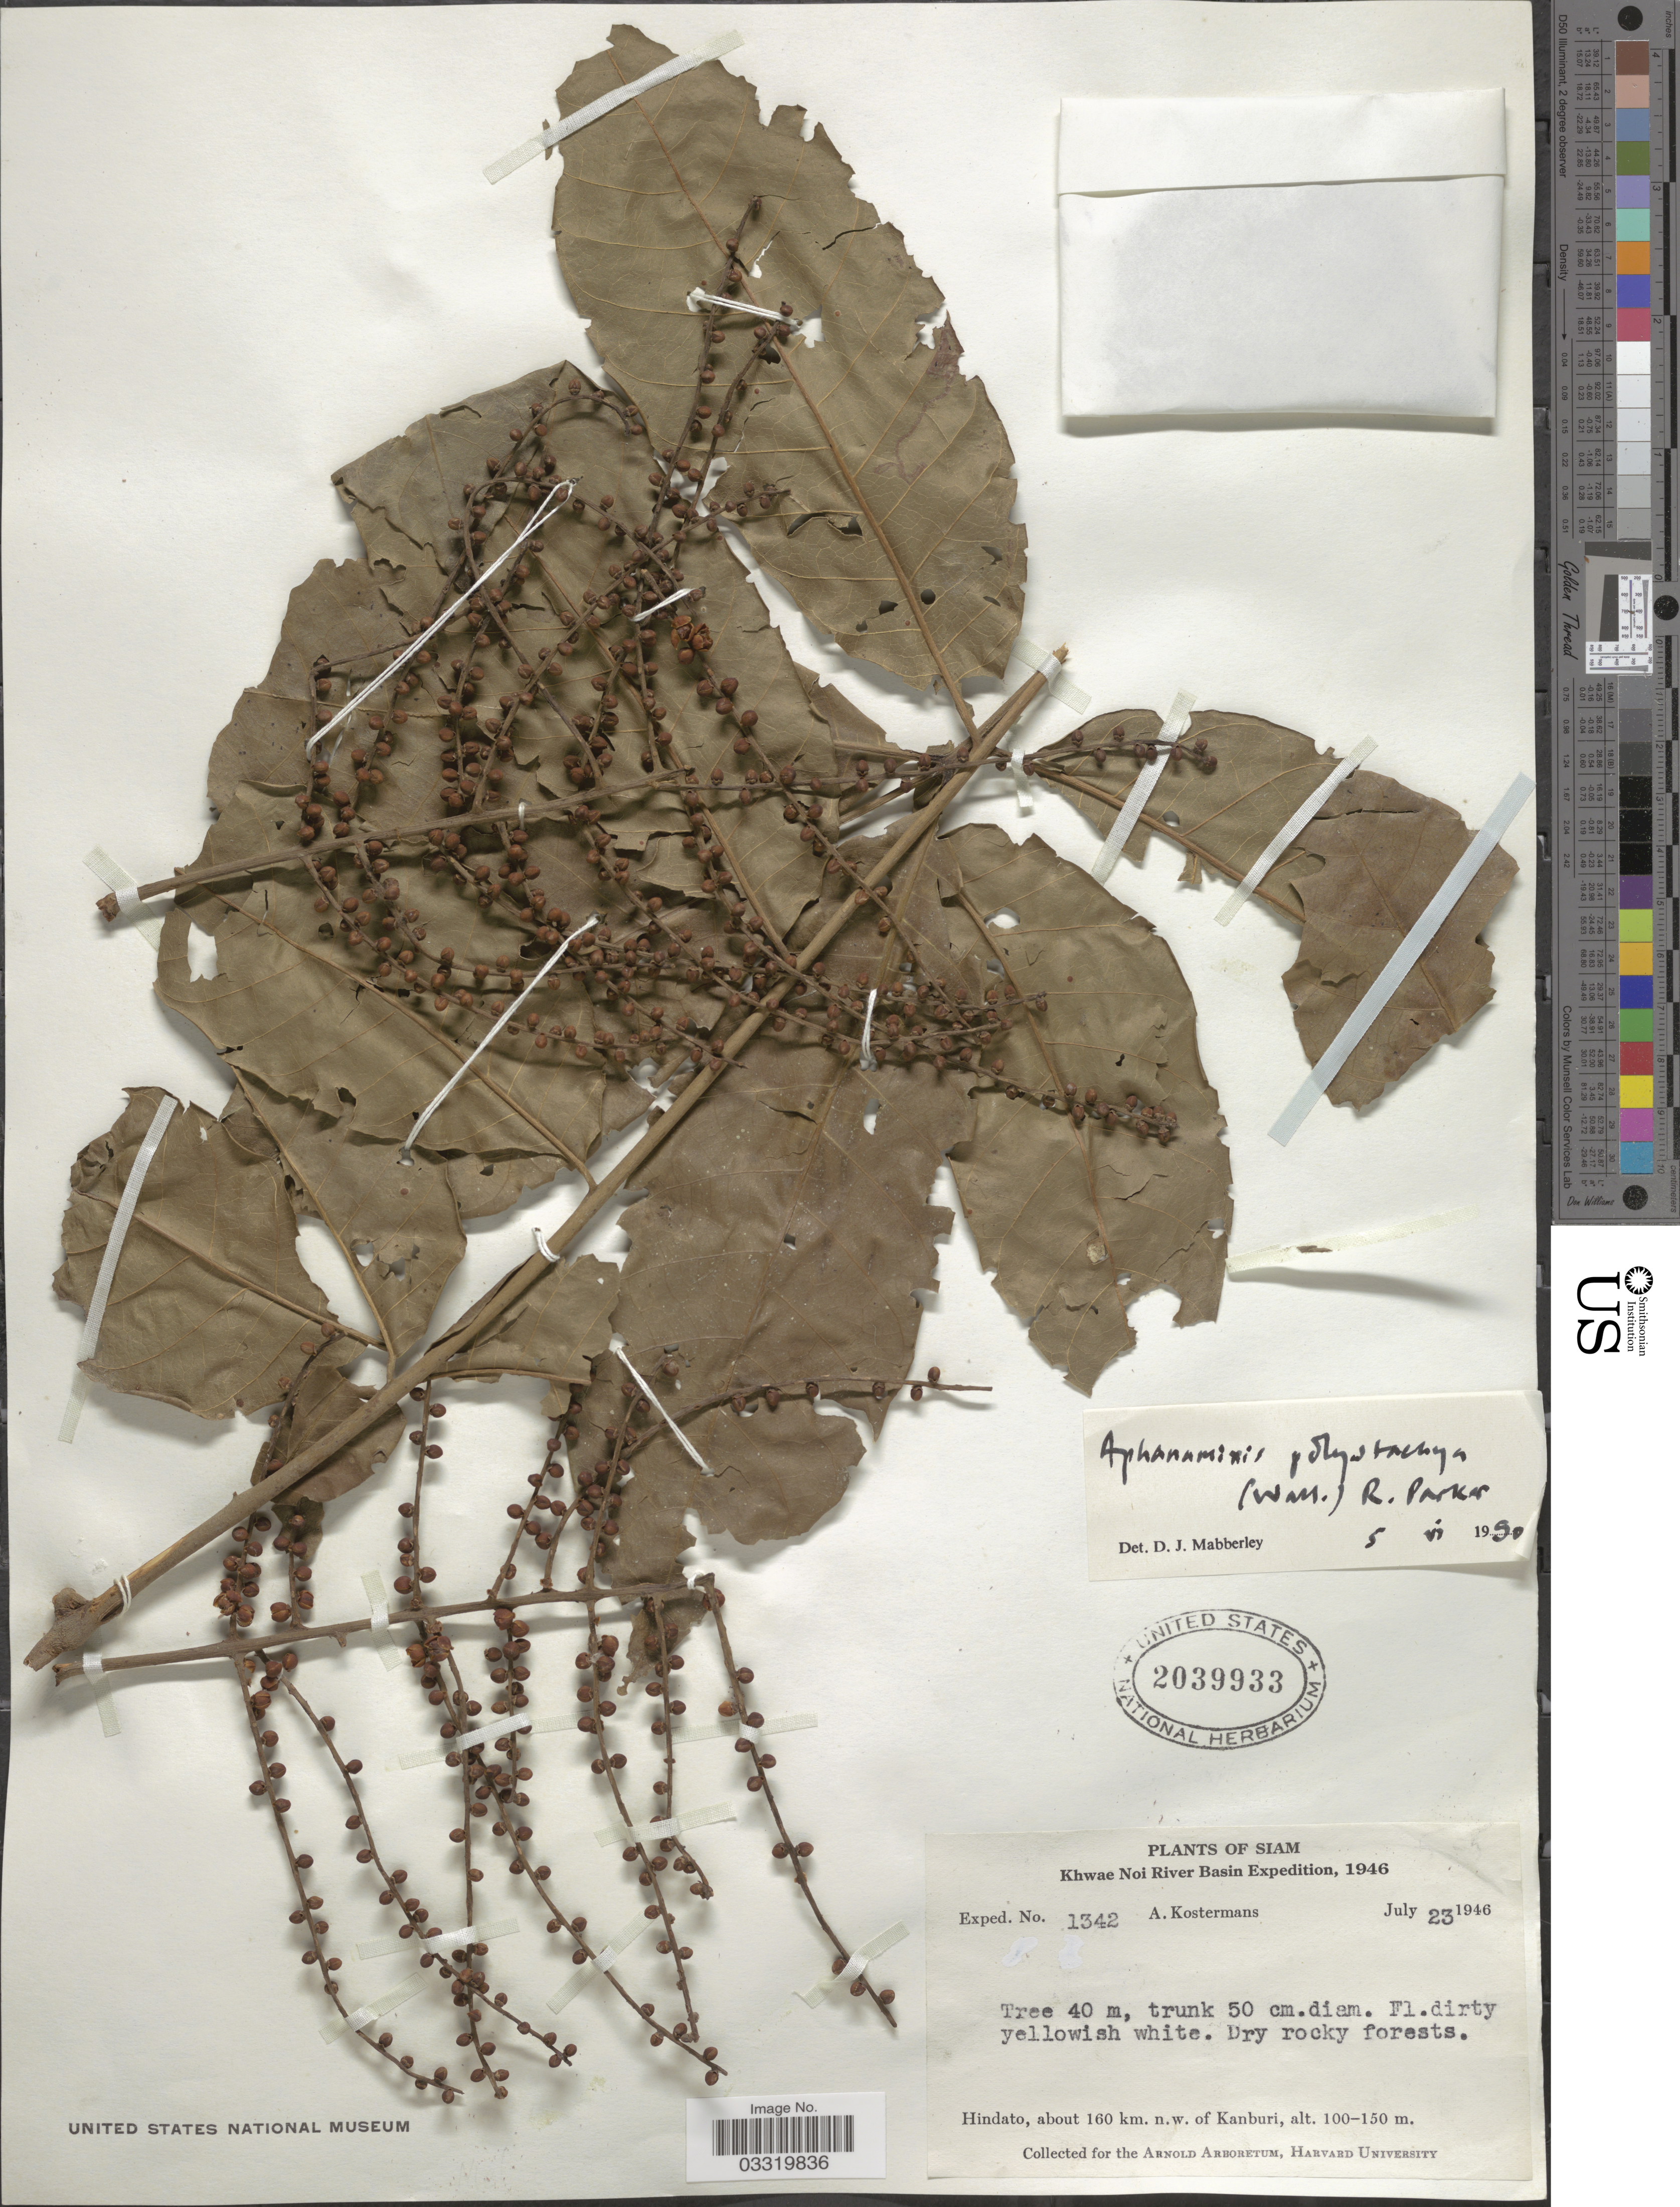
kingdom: Plantae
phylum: Tracheophyta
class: Magnoliopsida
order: Sapindales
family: Meliaceae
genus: Aphanamixis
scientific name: Aphanamixis polystachya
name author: (Wall.) R. Parker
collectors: A. J. G. Kostermans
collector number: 1342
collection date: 1946-07-23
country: Thailand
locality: Siam, Khwae Noi River Basin, Hindato, about 160 km n.w. of Kanburi.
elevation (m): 100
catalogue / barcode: US 2039933